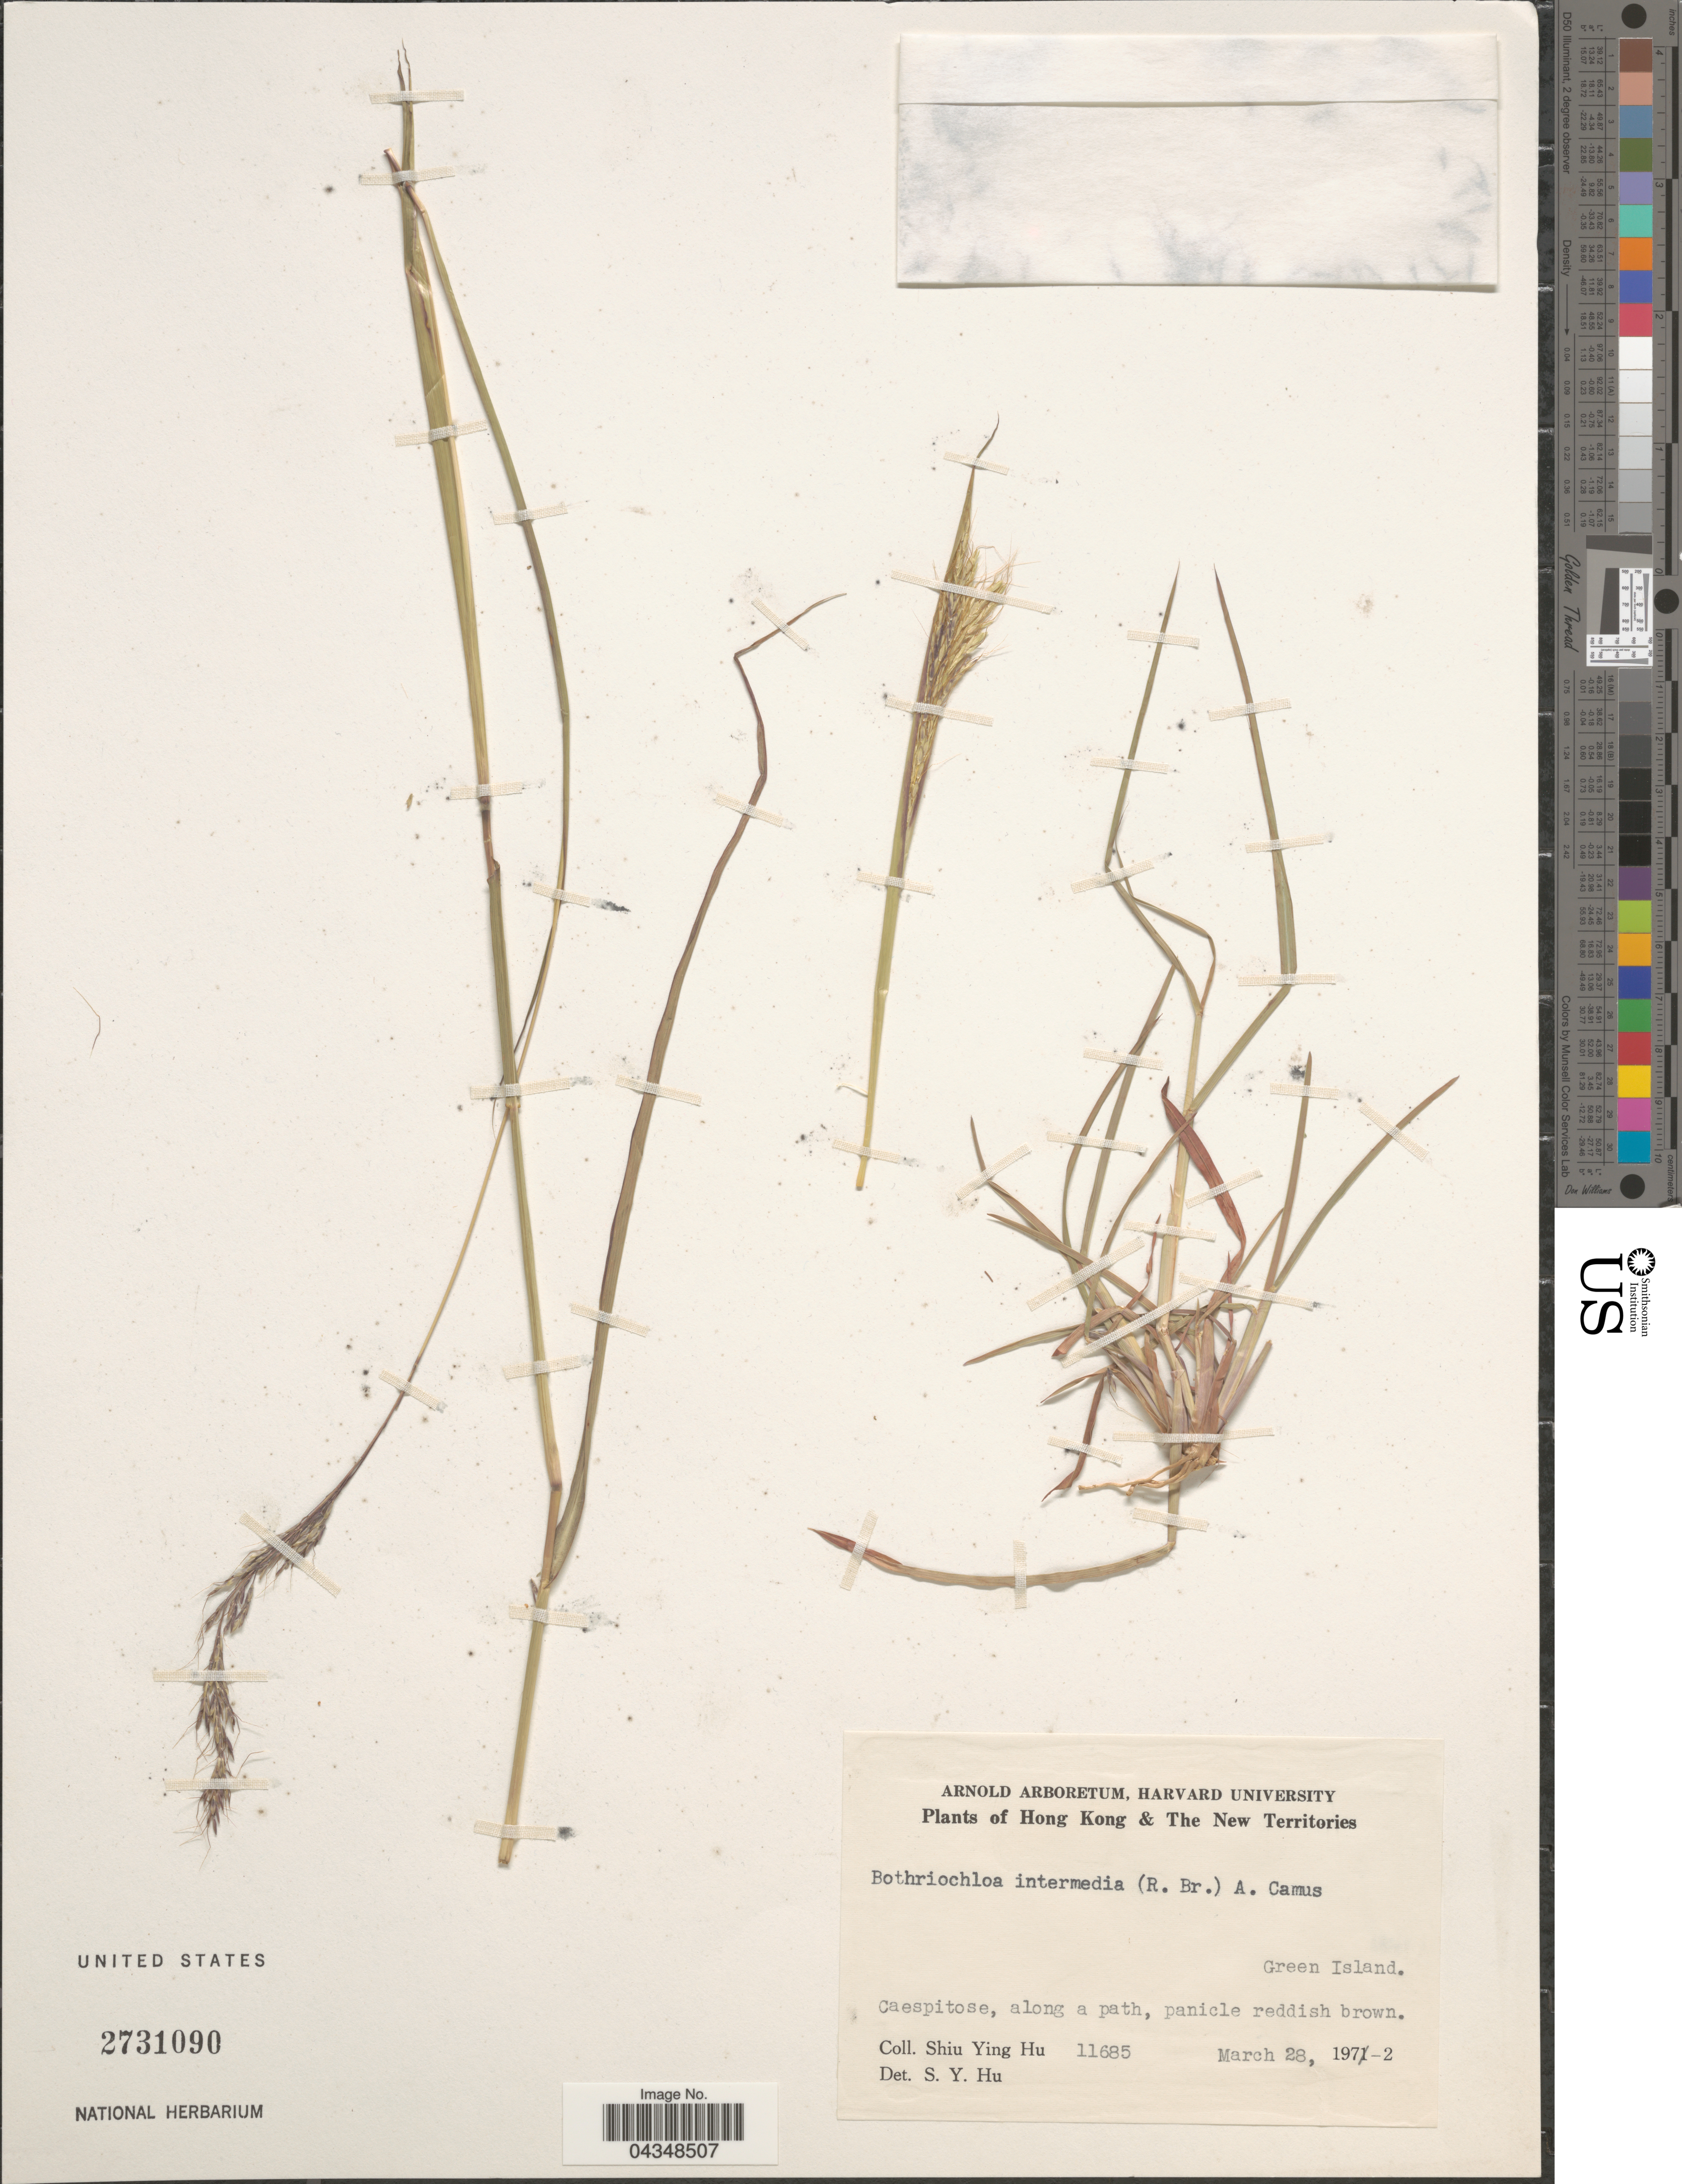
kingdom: Plantae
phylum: Tracheophyta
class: Liliopsida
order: Poales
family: Poaceae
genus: Bothriochloa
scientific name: Bothriochloa bladhii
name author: (Retz.) S.T. Blake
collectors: S. Y. Hu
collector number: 11685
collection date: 1972-03-28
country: China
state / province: Hong Kong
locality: Hong Kong & The New Territories. Green Island.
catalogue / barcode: US 2731090